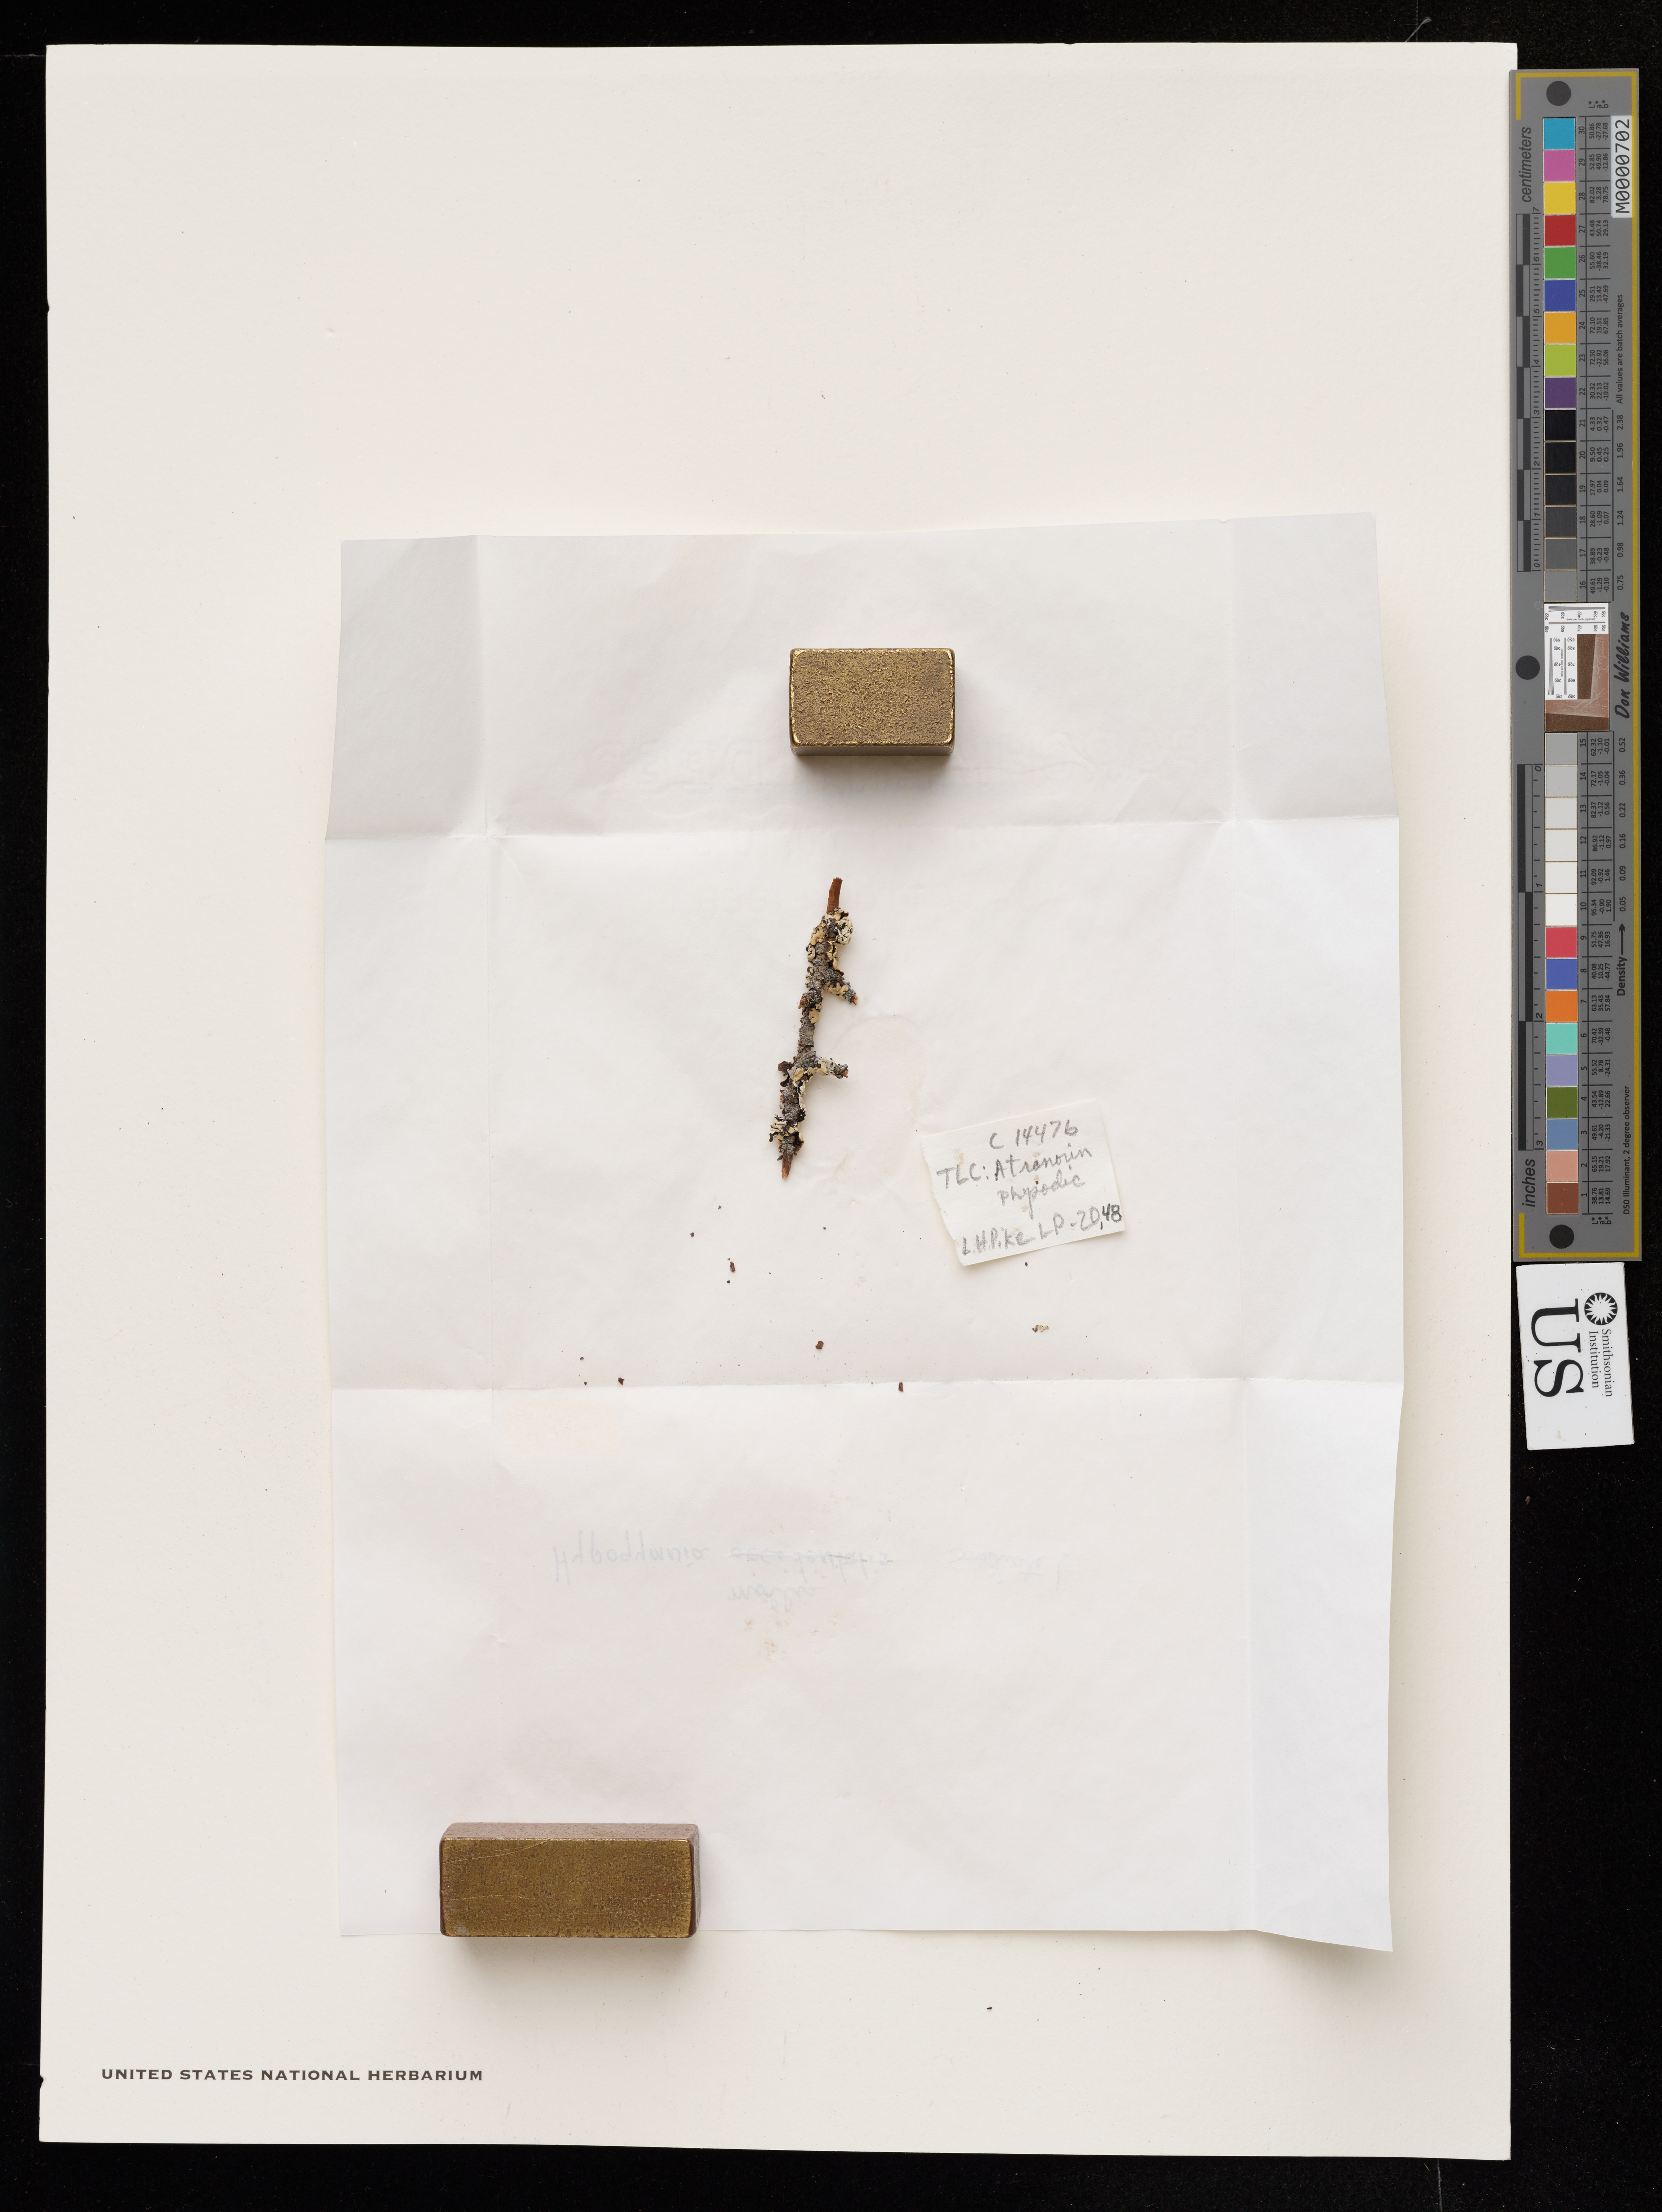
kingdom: Fungi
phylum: Ascomycota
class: Lecanoromycetes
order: Lecanorales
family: Parmeliaceae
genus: Hypogymnia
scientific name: Hypogymnia mollis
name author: L.H. Pike & Hale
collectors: F. Cota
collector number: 14476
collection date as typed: Feb 1933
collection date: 1933-02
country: United States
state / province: California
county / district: San Diego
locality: San diego, ward canyon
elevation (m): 0